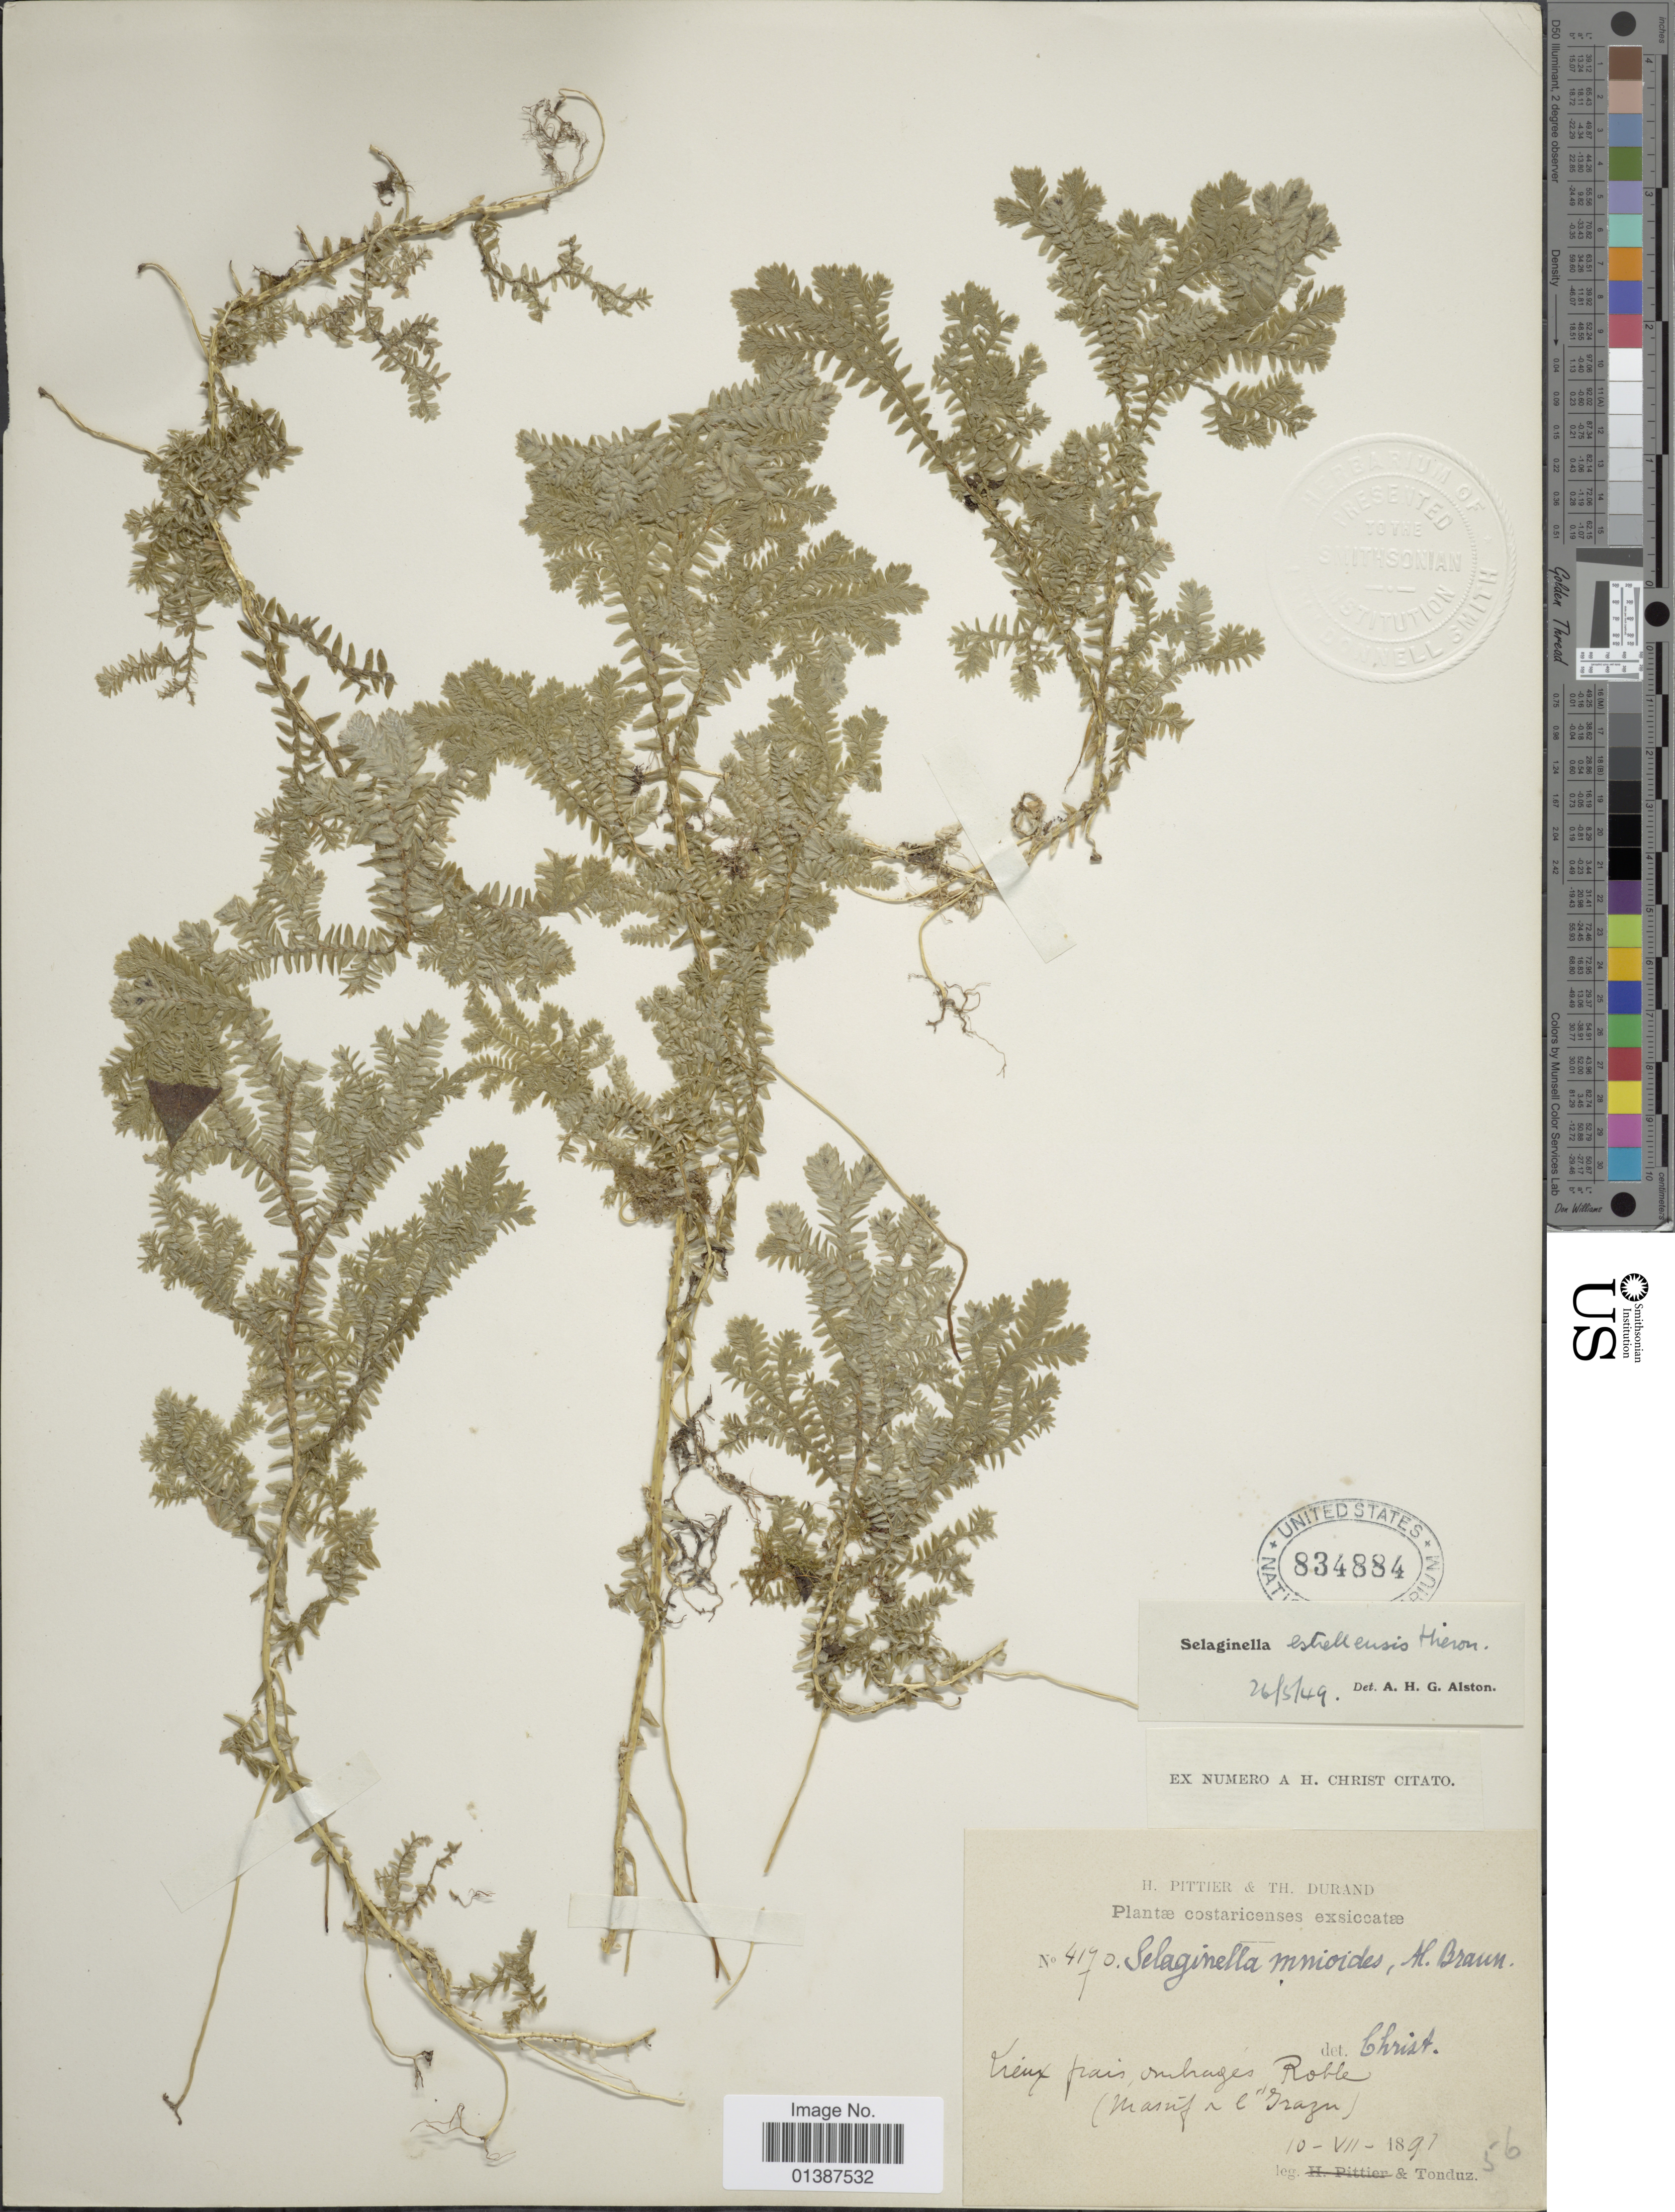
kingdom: Plantae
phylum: Tracheophyta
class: Lycopodiopsida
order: Selaginellales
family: Selaginellaceae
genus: Selaginella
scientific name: Selaginella estrellensis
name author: Hieron.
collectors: A. Tonduz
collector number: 4170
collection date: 1891-07-10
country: Costa Rica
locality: Lieux frais ombrages Roble (massif a l'Irazu).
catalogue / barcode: US 834884